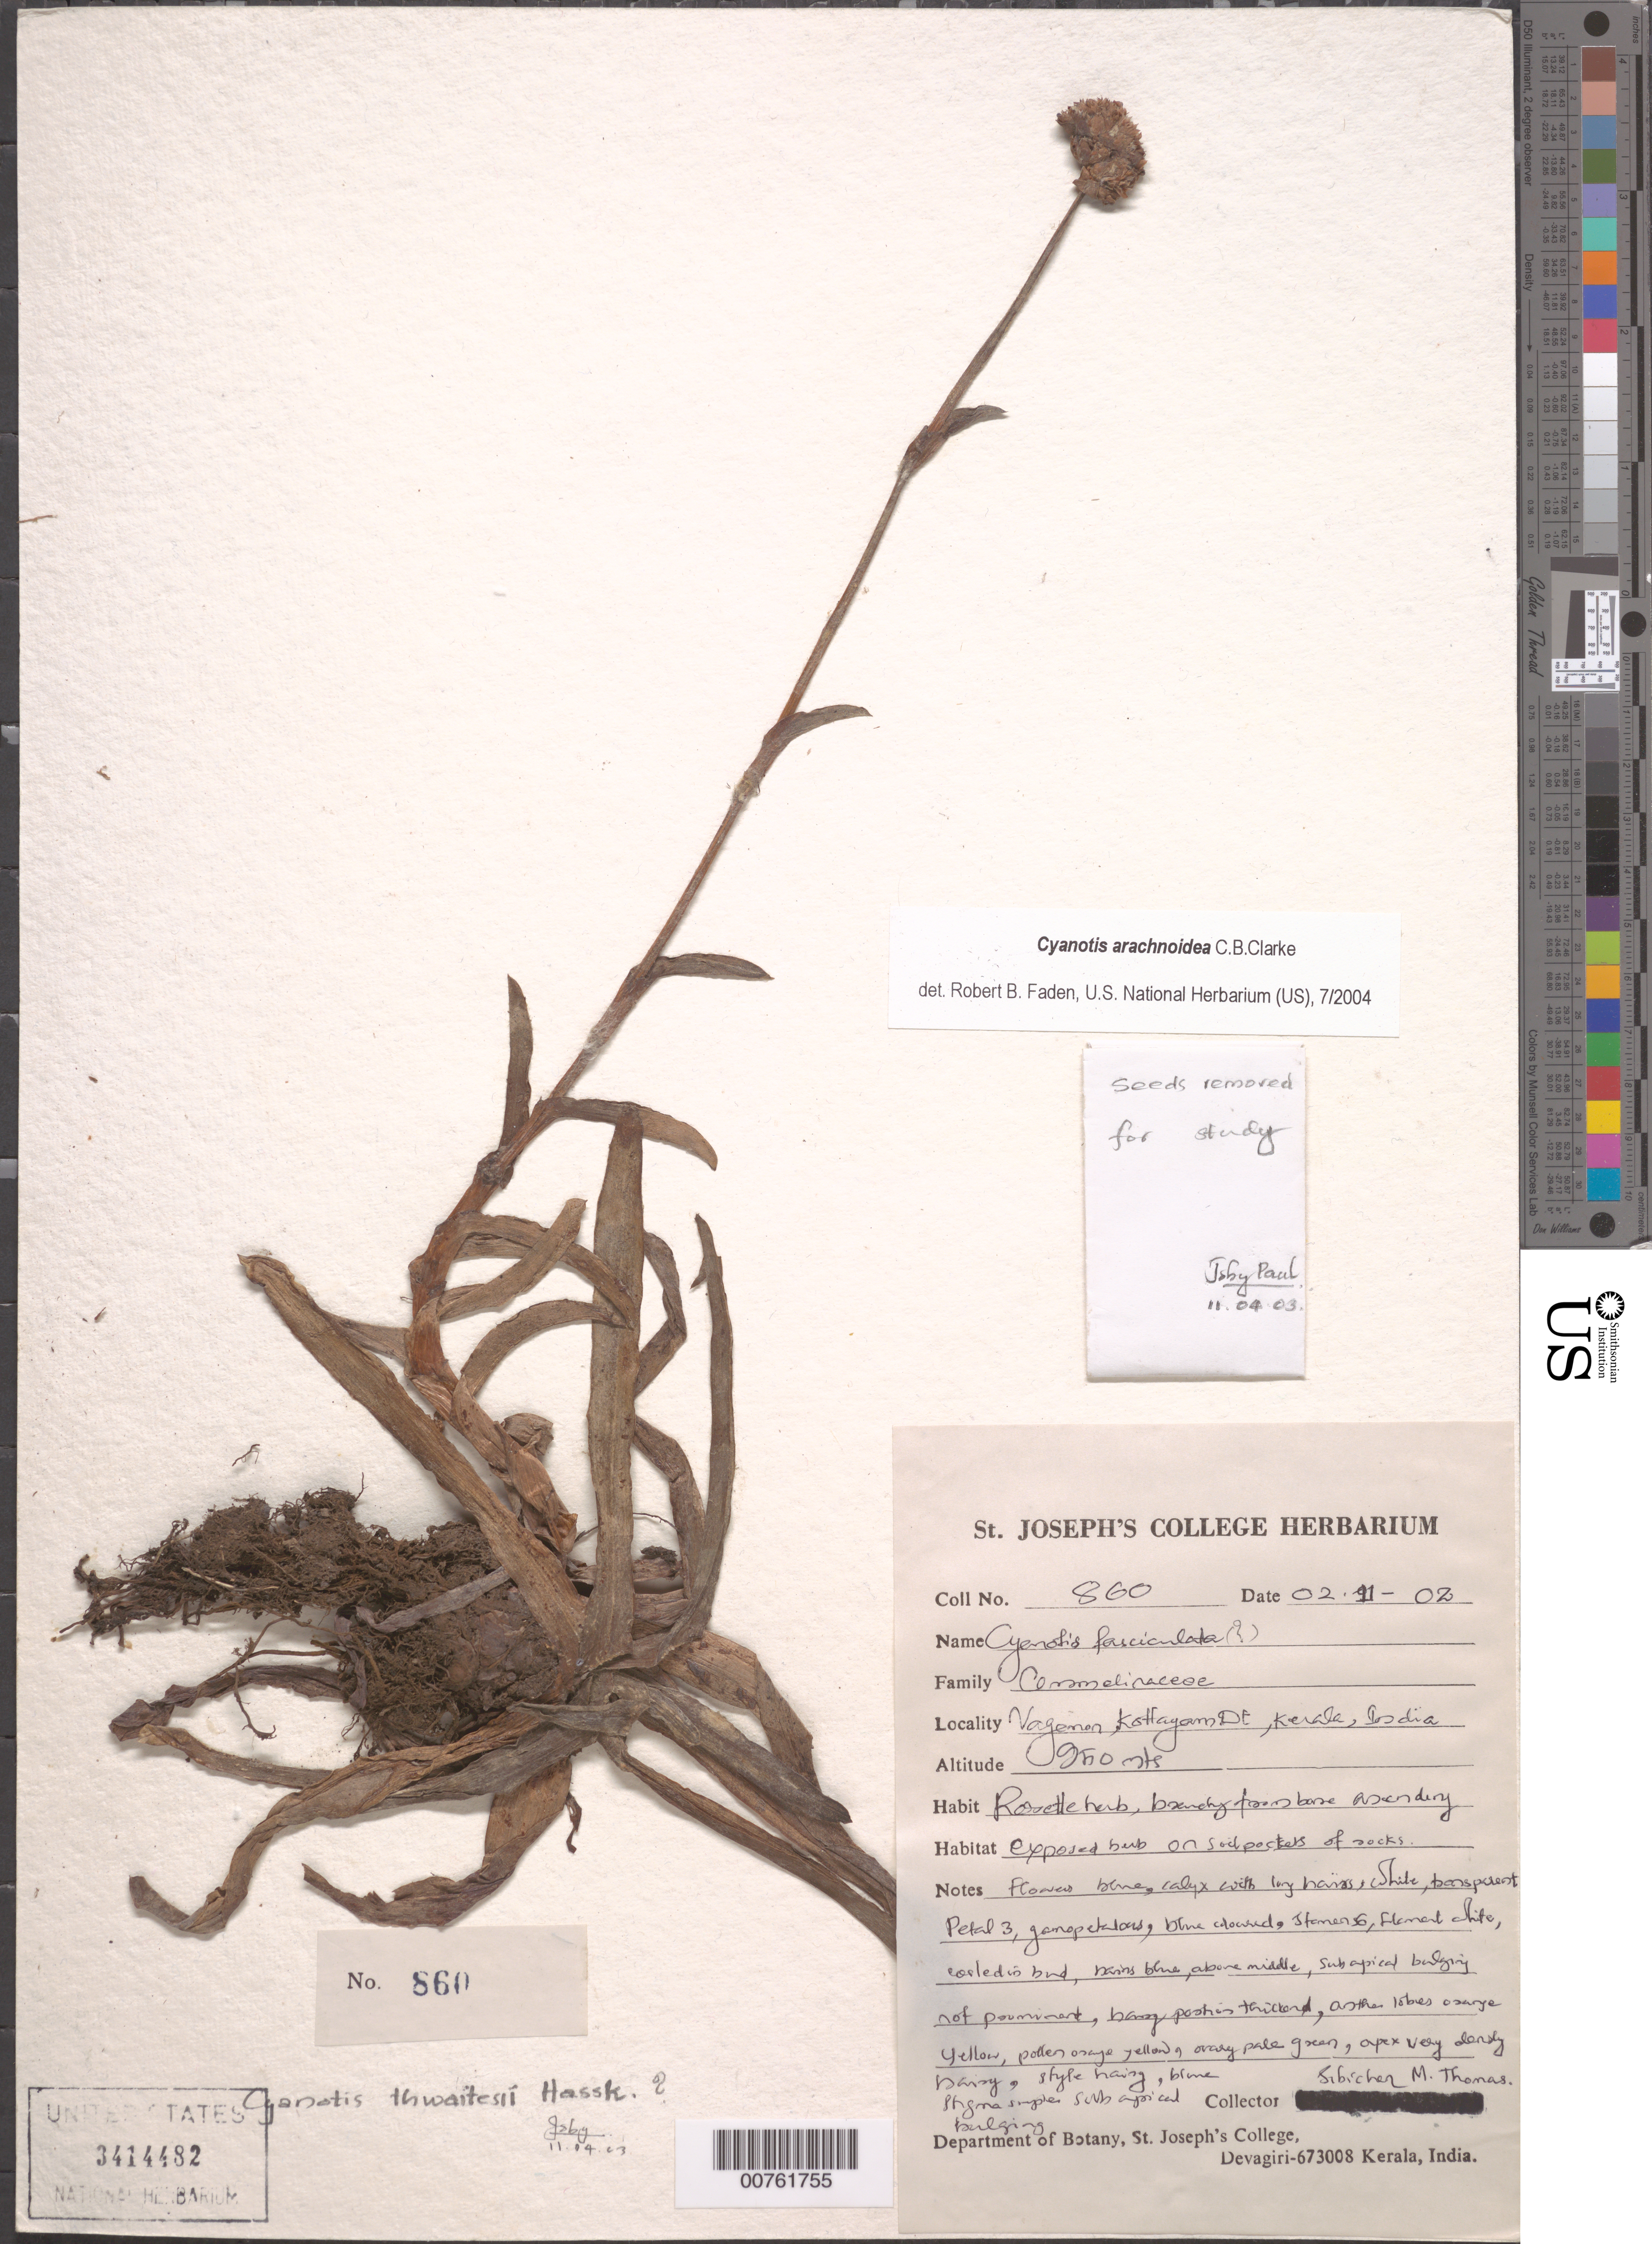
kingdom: Plantae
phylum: Tracheophyta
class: Liliopsida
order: Commelinales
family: Commelinaceae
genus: Cyanotis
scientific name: Cyanotis arachnoidea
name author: C.B. Clarke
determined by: Faden, Robert B., (US), Smithsonian Institution - National Museum of Natural History (UNITED STATES)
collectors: S. M. Thomas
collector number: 860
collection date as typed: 02 Nov 2002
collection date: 2002-11-02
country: India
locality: Vagemer, Kottayam Dt, Kerale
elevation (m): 950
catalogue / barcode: US 3414482